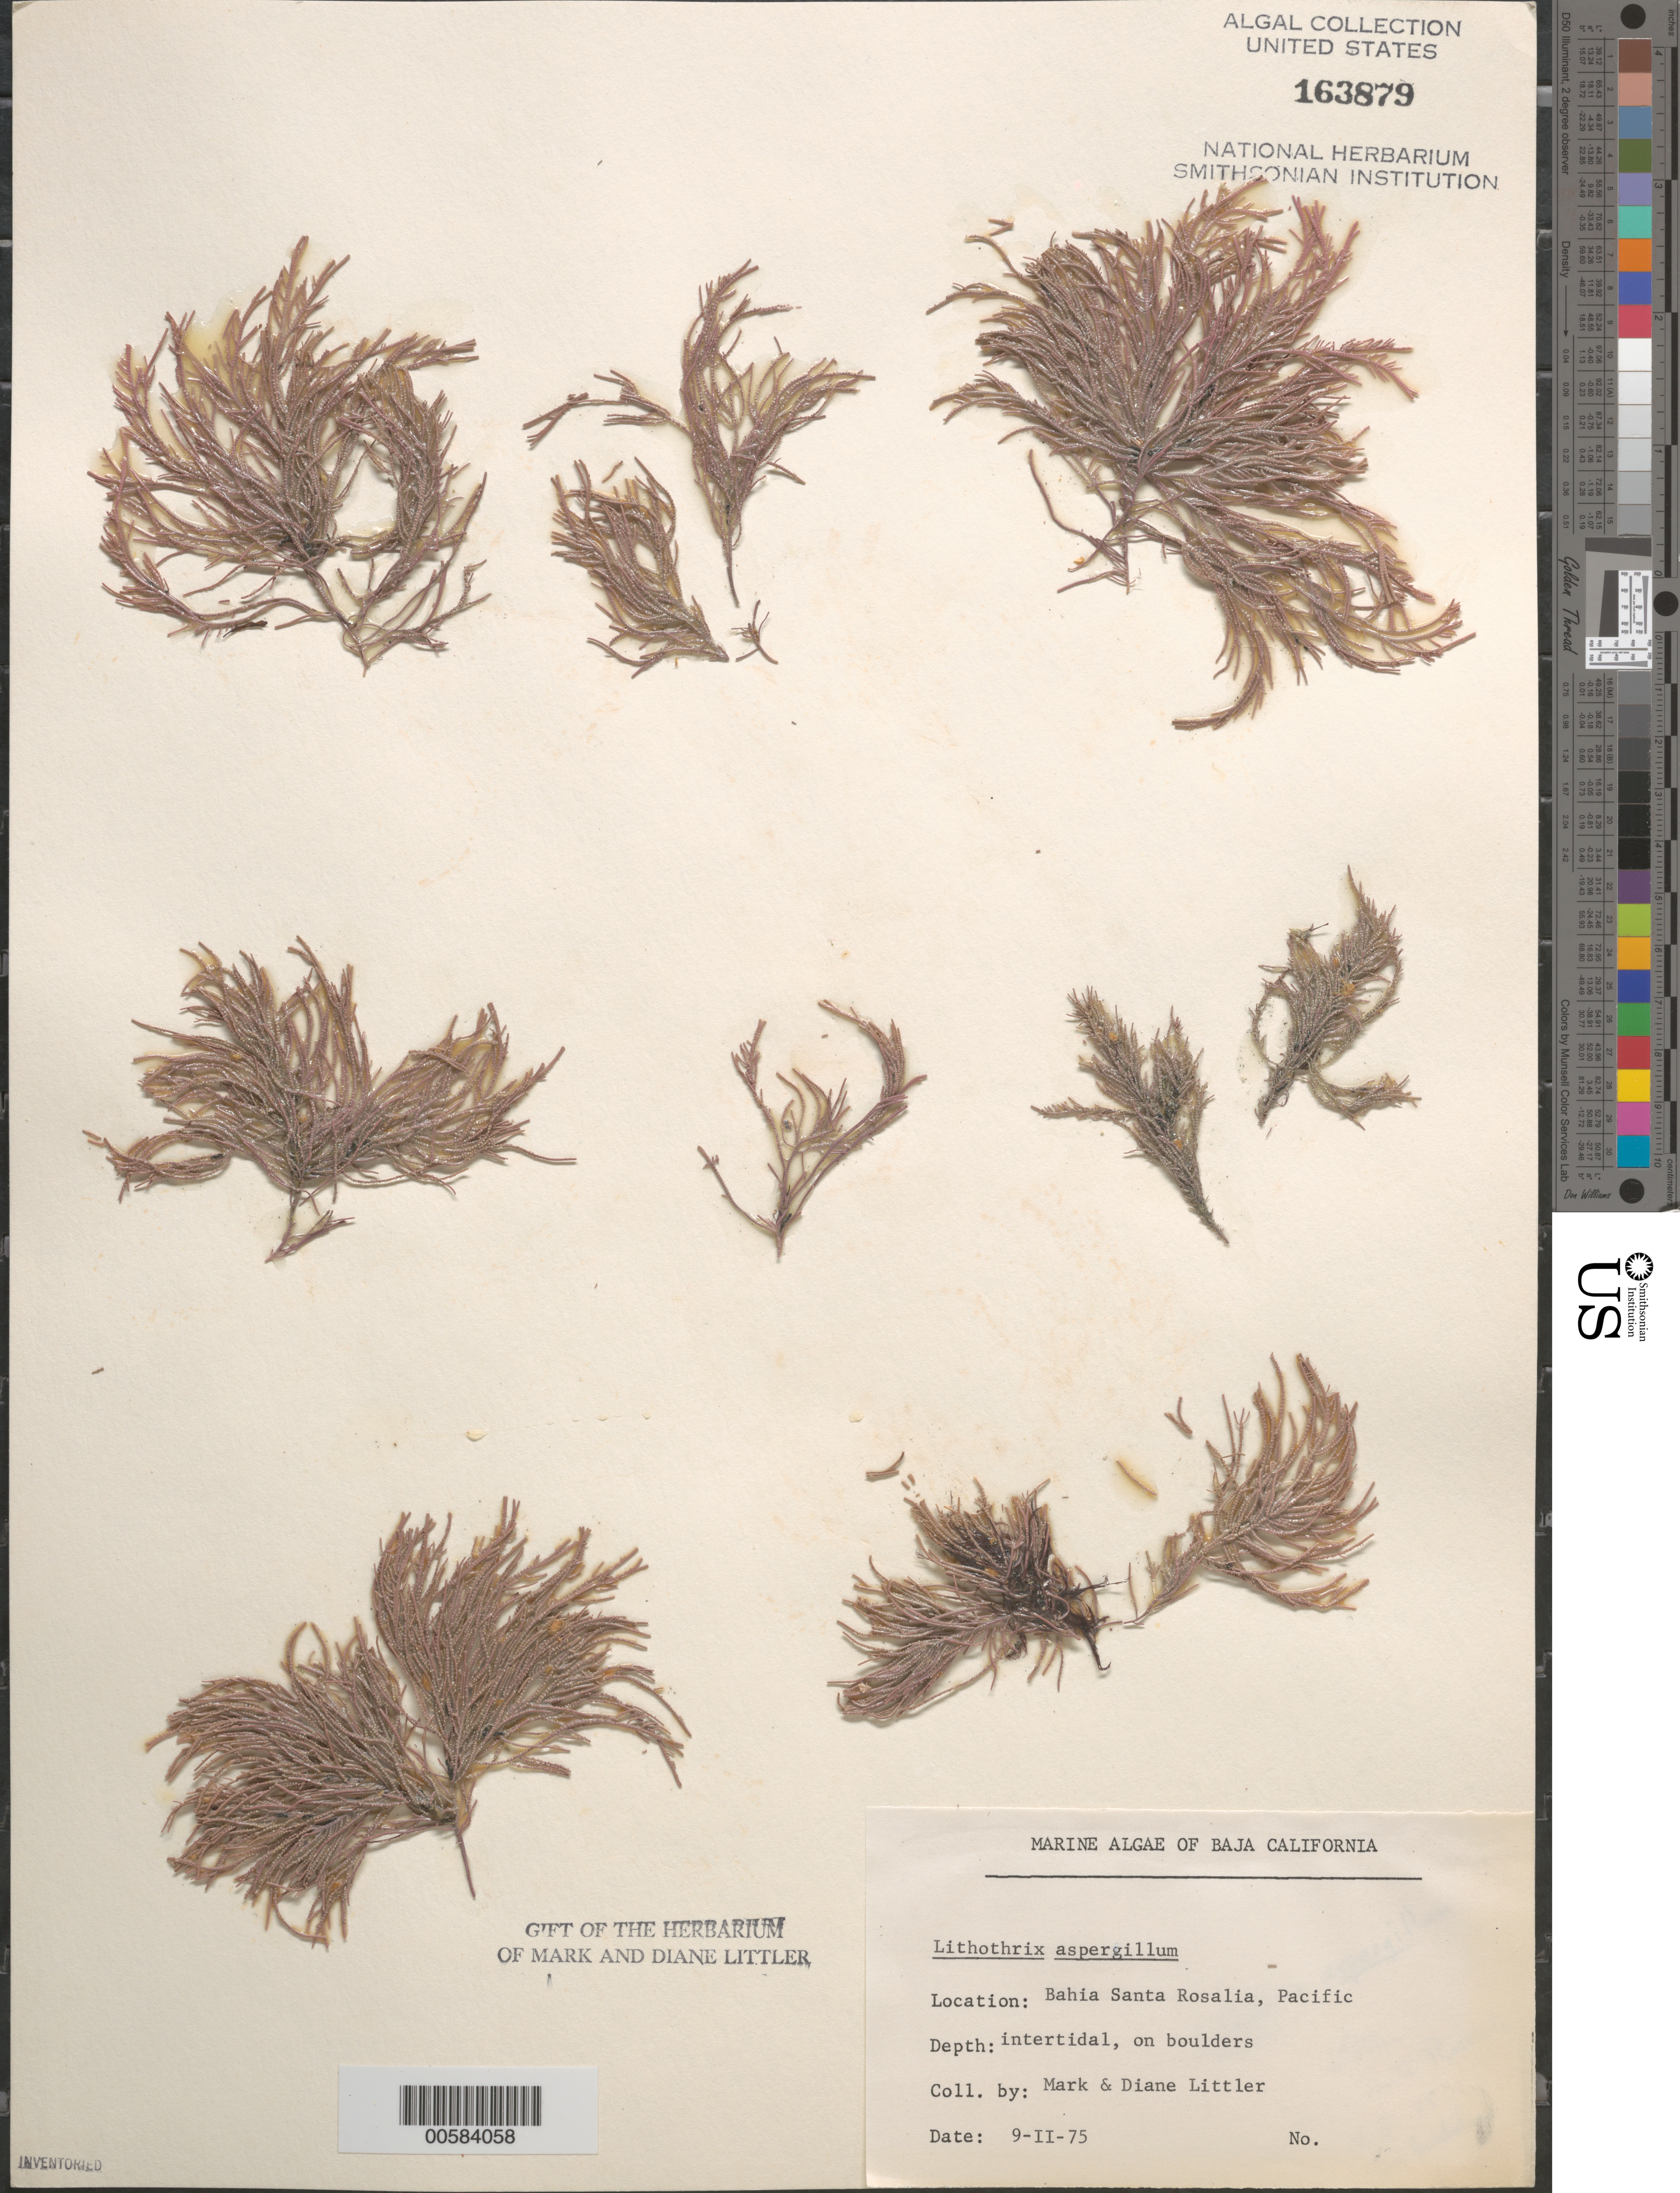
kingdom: Plantae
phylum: Rhodophyta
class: Florideophyceae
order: Corallinales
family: Lithophyllaceae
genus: Lithothrix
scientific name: Lithothrix aspergillum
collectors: M. M. Littler & D. S. Littler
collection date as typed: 09 Feb 1975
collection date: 1975-02-09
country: Mexico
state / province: Baja California Sur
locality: Bahia Santa Rosalia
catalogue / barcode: US 163879